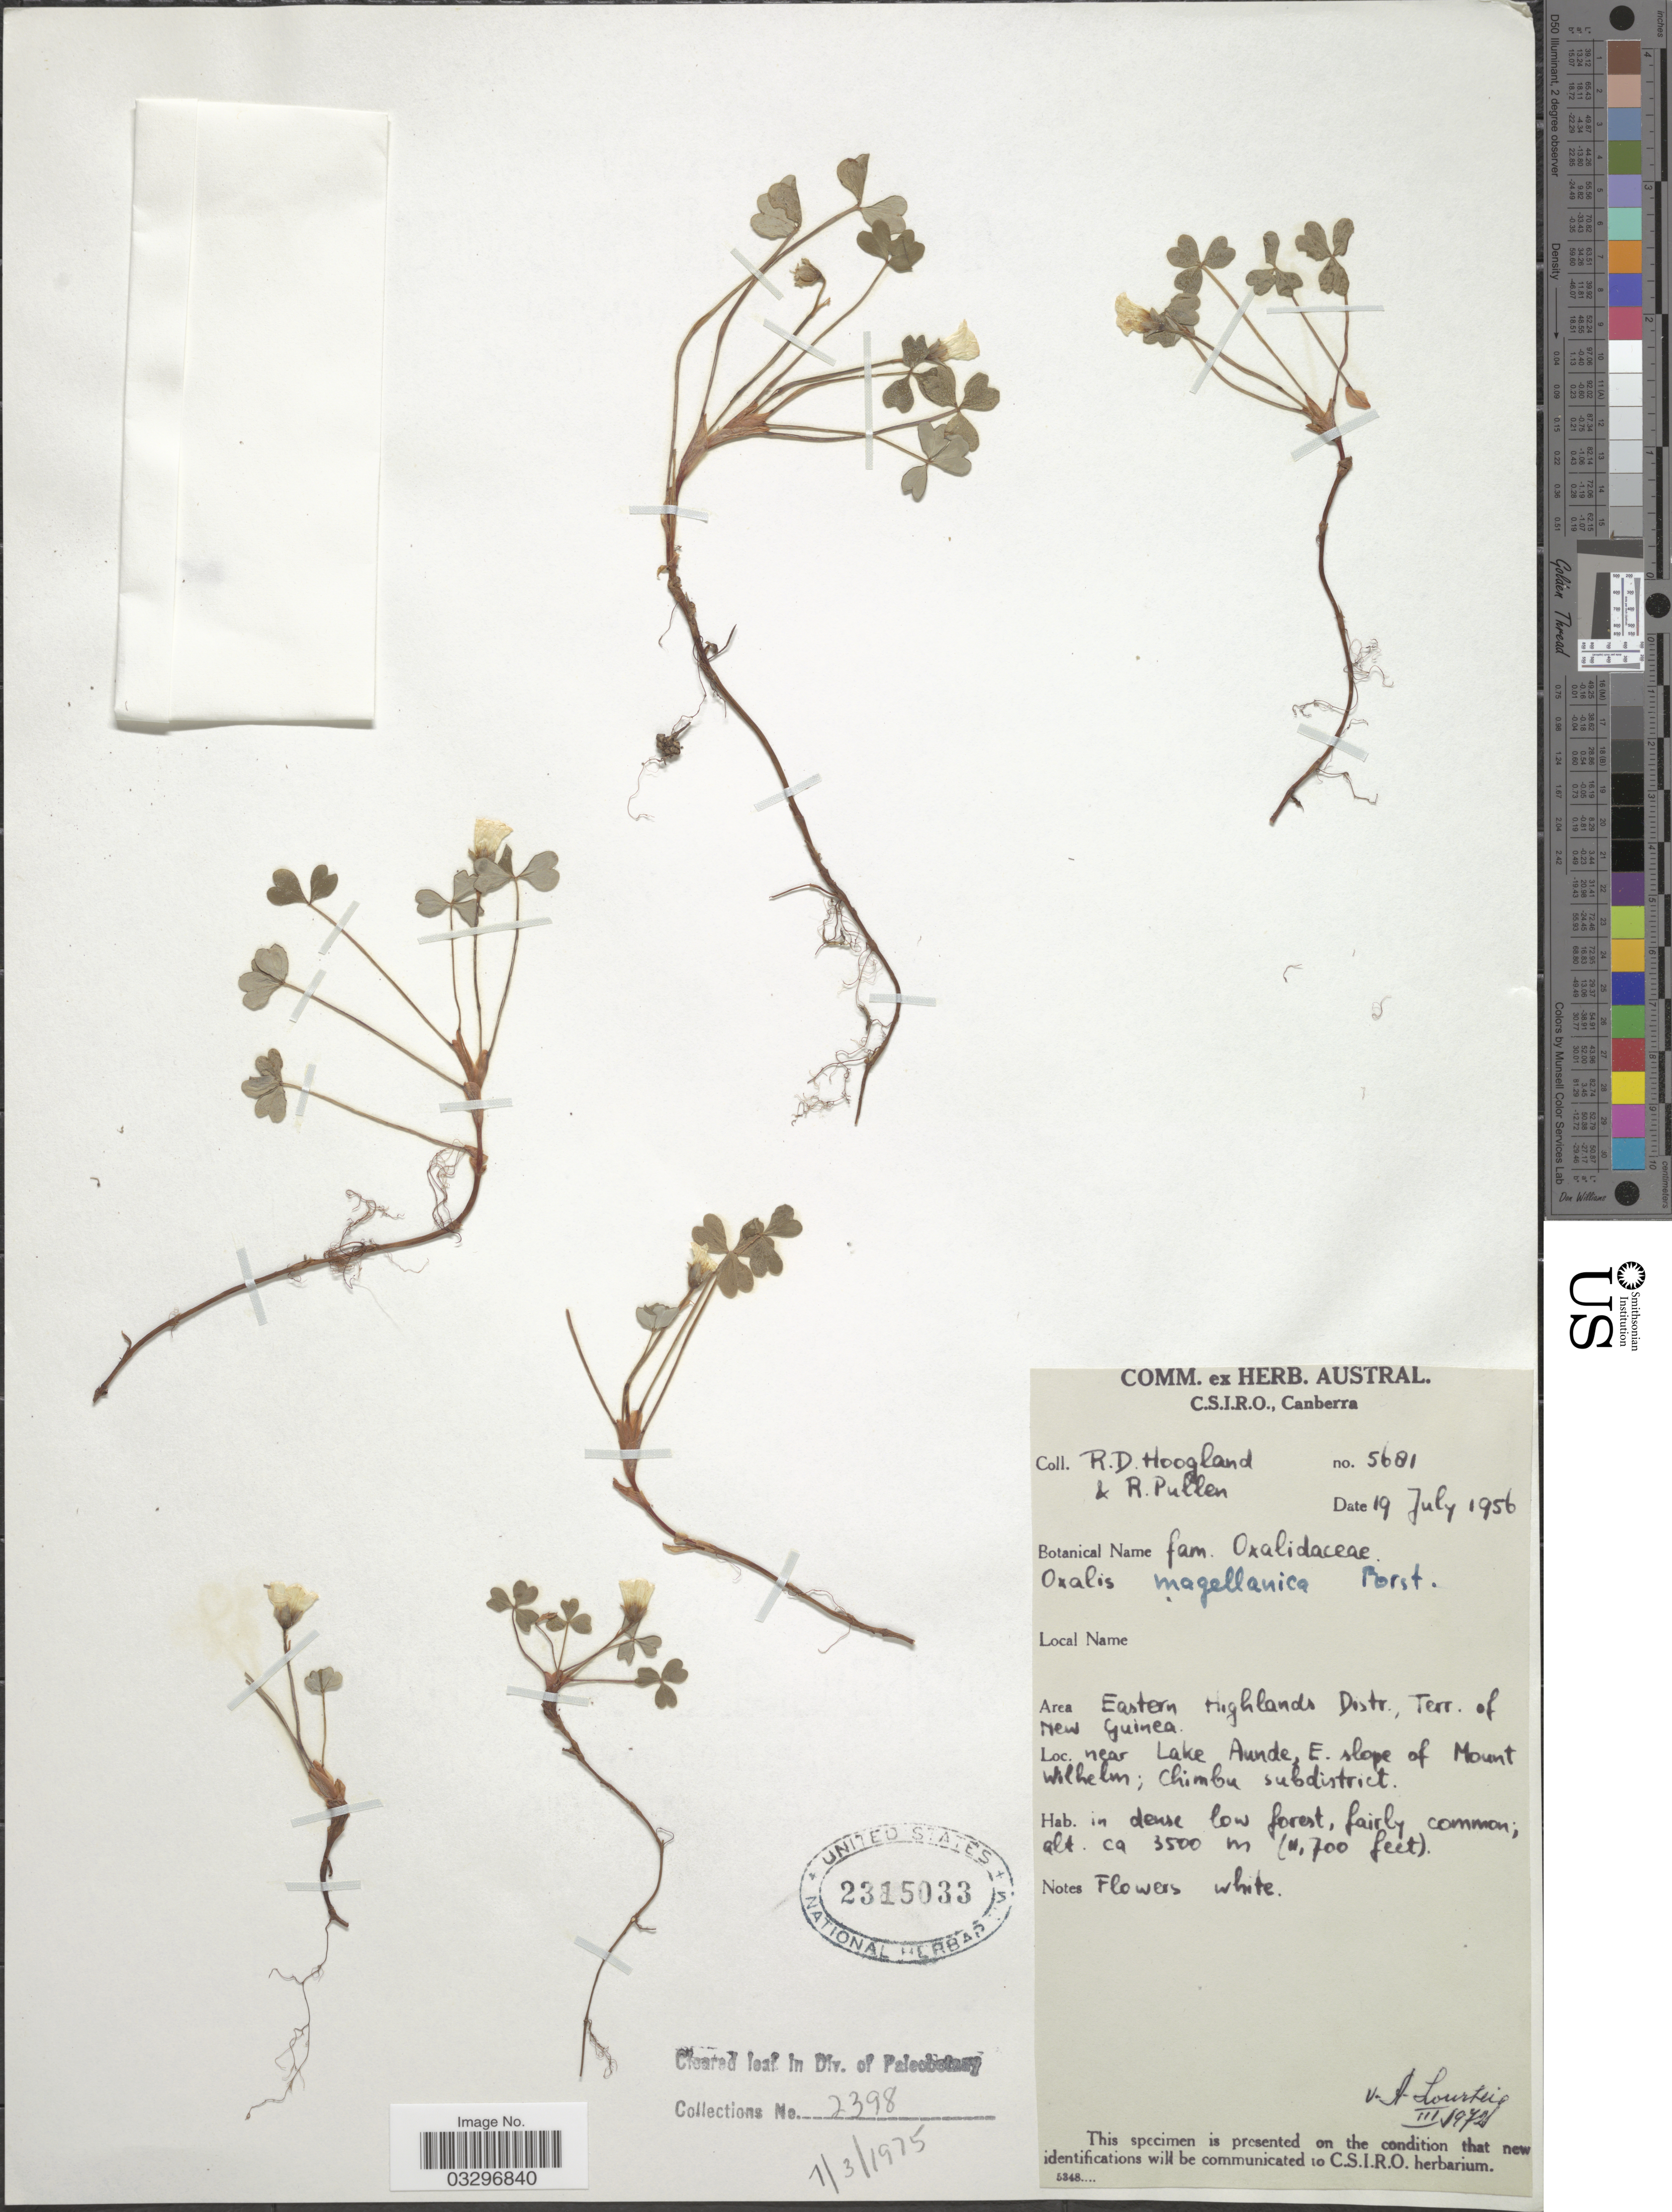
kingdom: Plantae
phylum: Tracheophyta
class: Magnoliopsida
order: Oxalidales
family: Oxalidaceae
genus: Oxalis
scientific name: Oxalis magellanica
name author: G. Forst.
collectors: R. D. Hoogland & R. Pullen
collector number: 5681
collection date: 1956-07-19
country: Papua New Guinea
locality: Eastern Highlands Distr., Terr. of New Guinea. Near Lake Aunde, E. slope of Mount Wilhelm; Chimbu Subdistrict.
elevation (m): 3500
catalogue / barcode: US 2315033